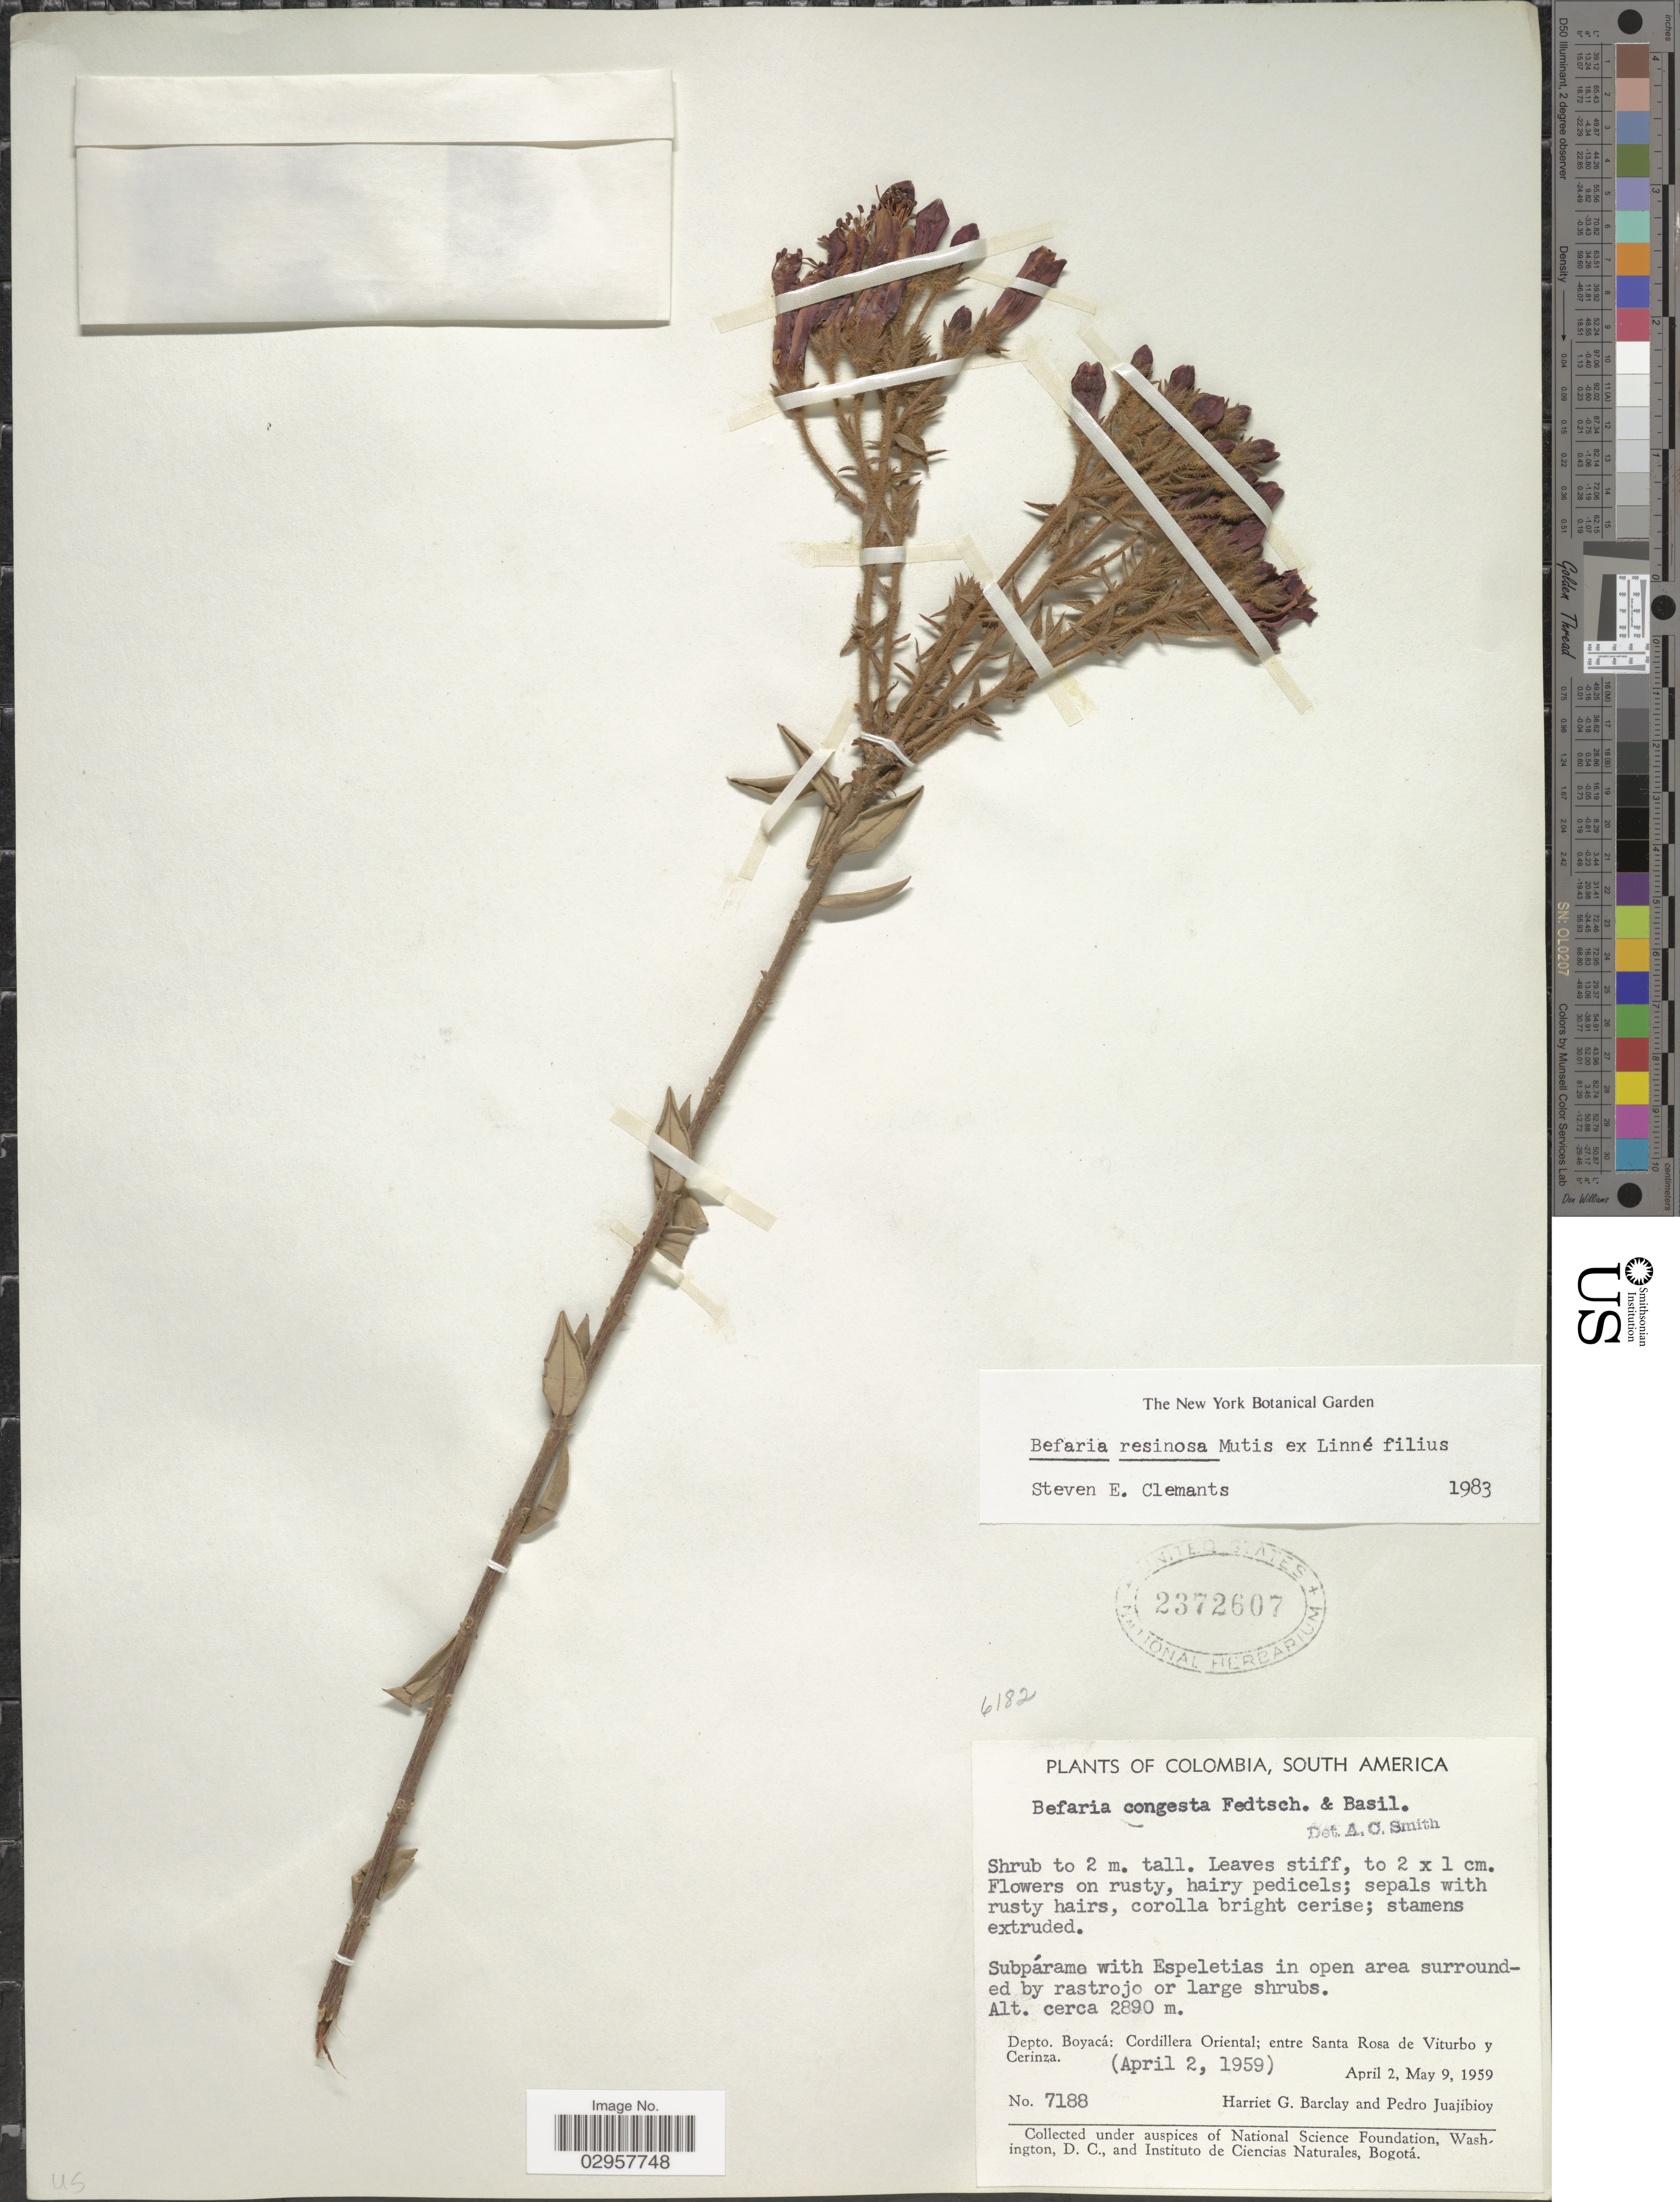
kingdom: Plantae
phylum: Tracheophyta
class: Magnoliopsida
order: Ericales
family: Ericaceae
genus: Befaria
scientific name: Befaria resinosa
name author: Mutis ex L. f.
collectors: H. G. Barclay & P. Juajibioy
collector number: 7188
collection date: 1959-04-02/1959-05-09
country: Colombia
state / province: Boyacá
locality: Depto. Boyacá: Cordillera Oriental; entre Santa Rosa de Viturbo y Cerinza.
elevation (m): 2890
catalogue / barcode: US 2372607